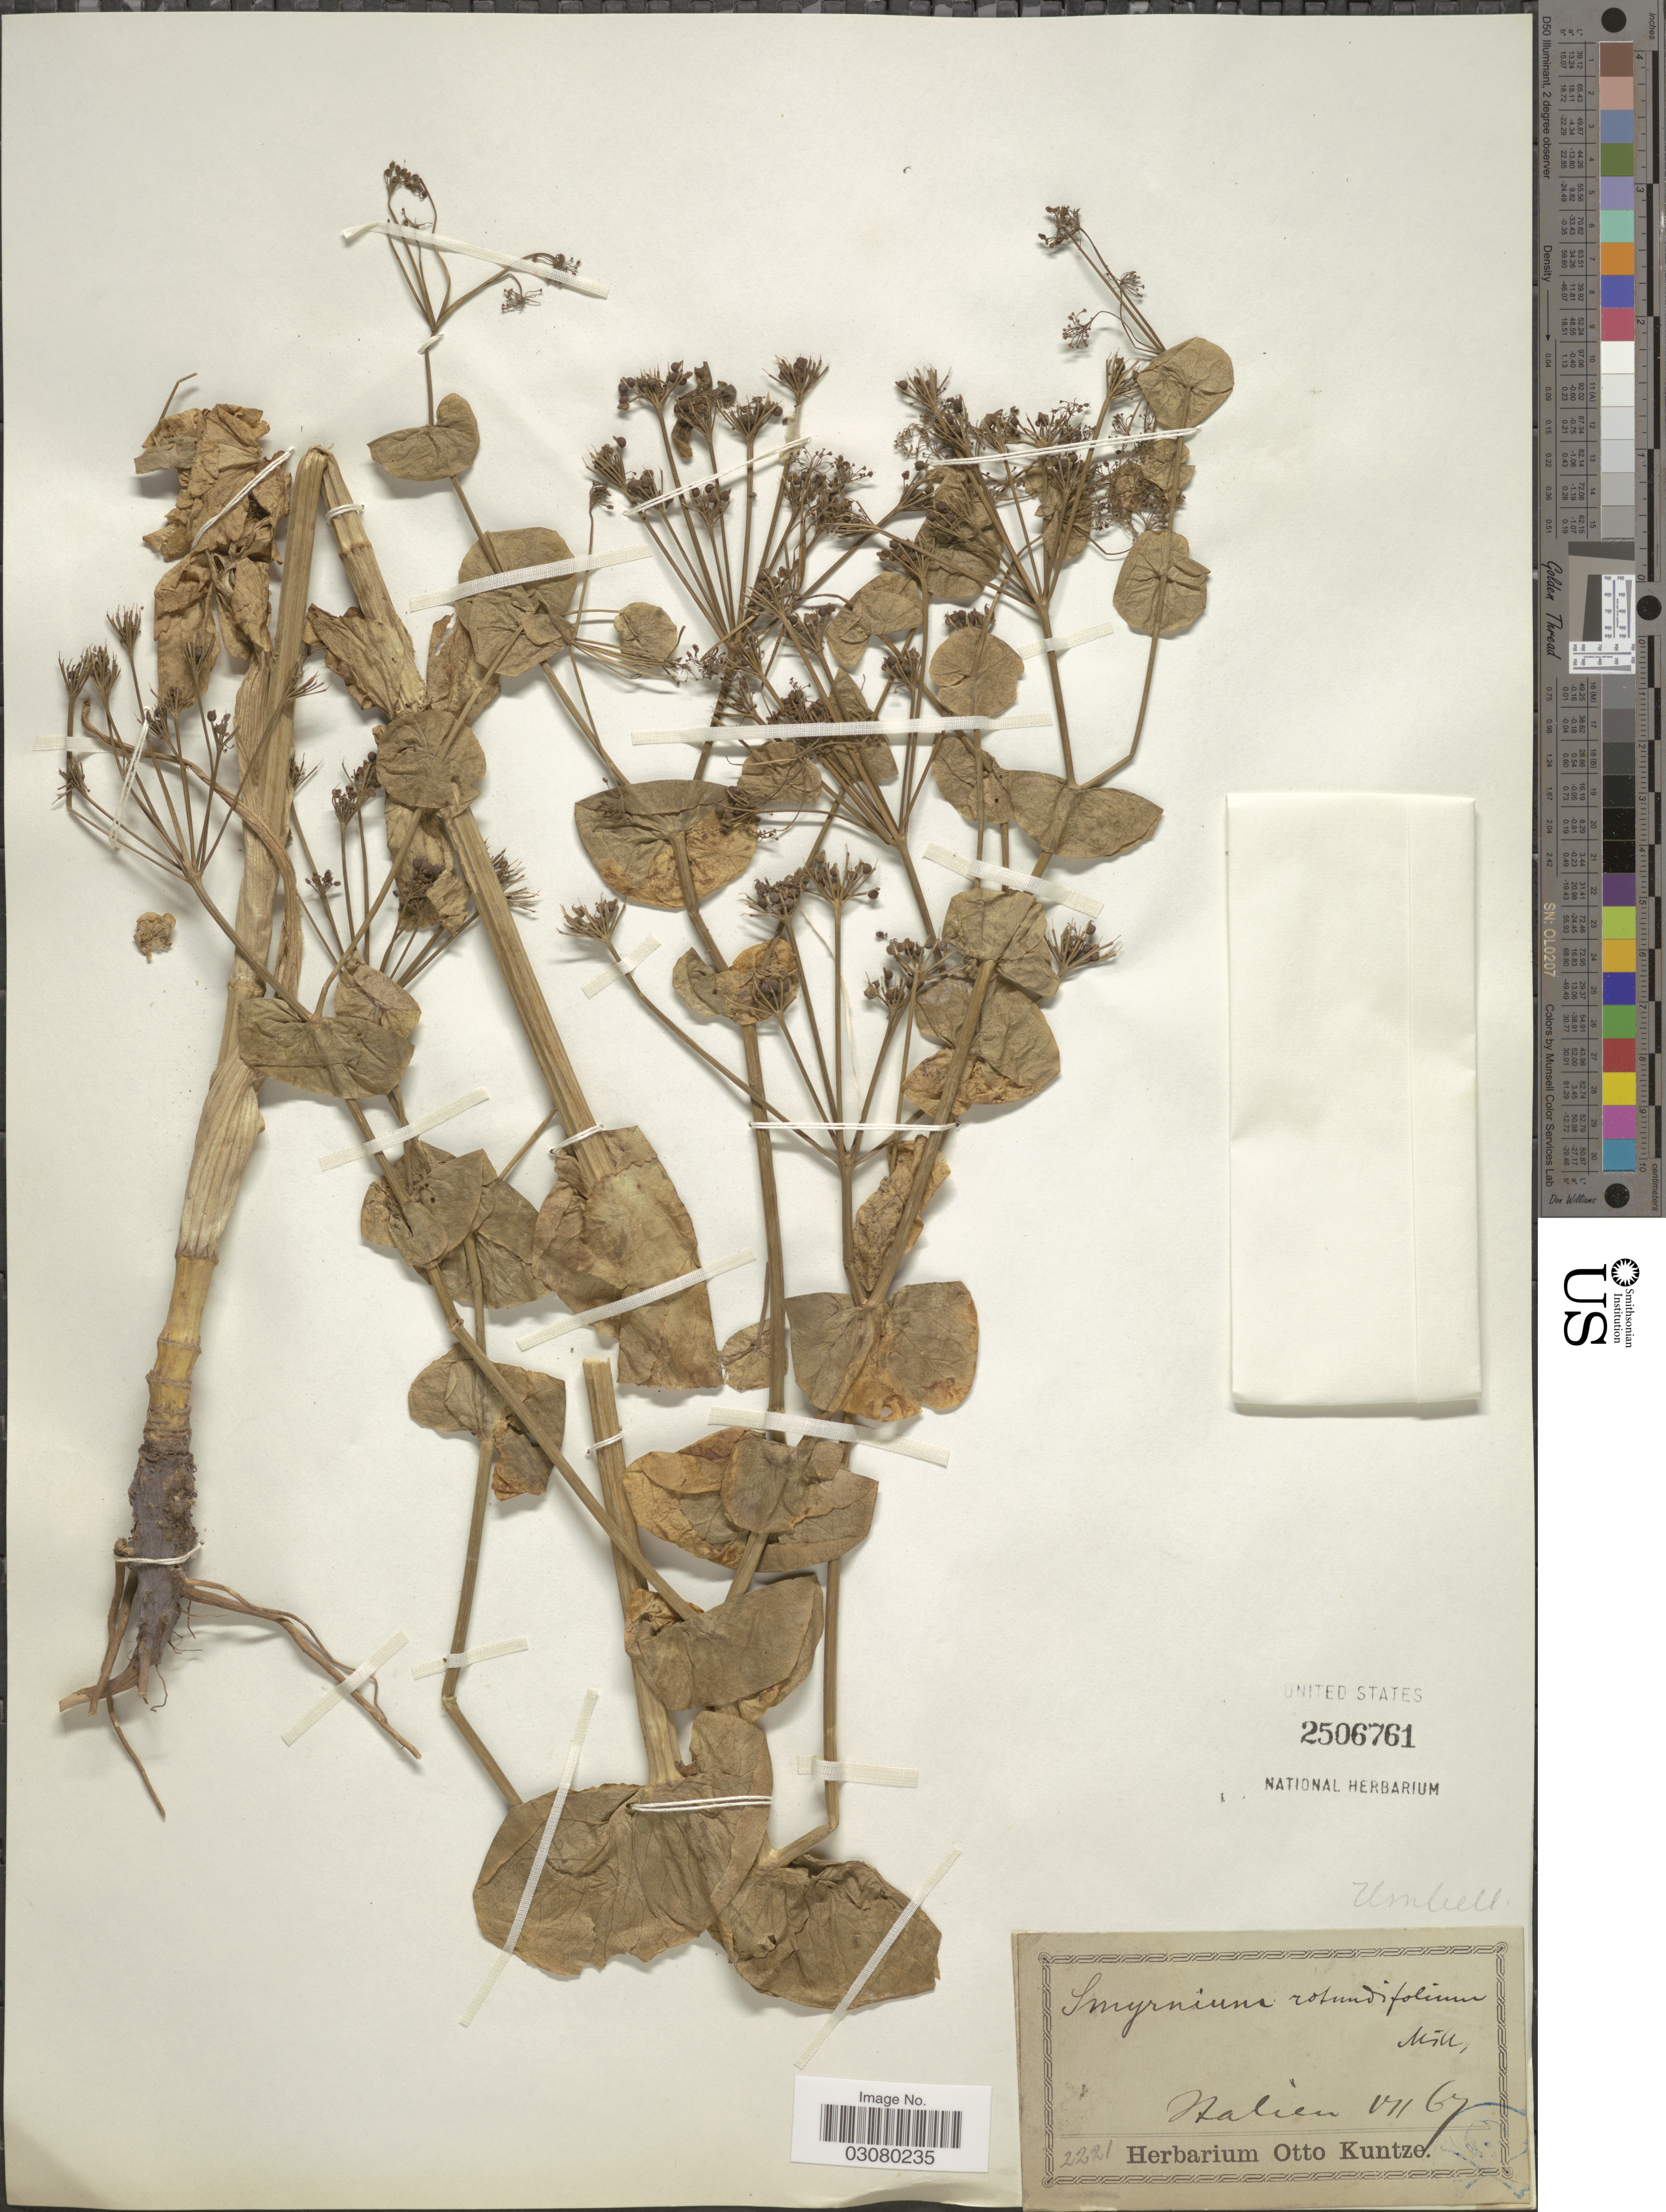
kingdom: Plantae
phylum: Tracheophyta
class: Magnoliopsida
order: Apiales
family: Apiaceae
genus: Smyrnium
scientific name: Smyrnium rotundifolium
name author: Mill.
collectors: ex herb. Otto Kuntze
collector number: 2221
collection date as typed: Transcribed d/m/y: /7/67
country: Italy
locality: Italien.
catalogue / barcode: US 2506761